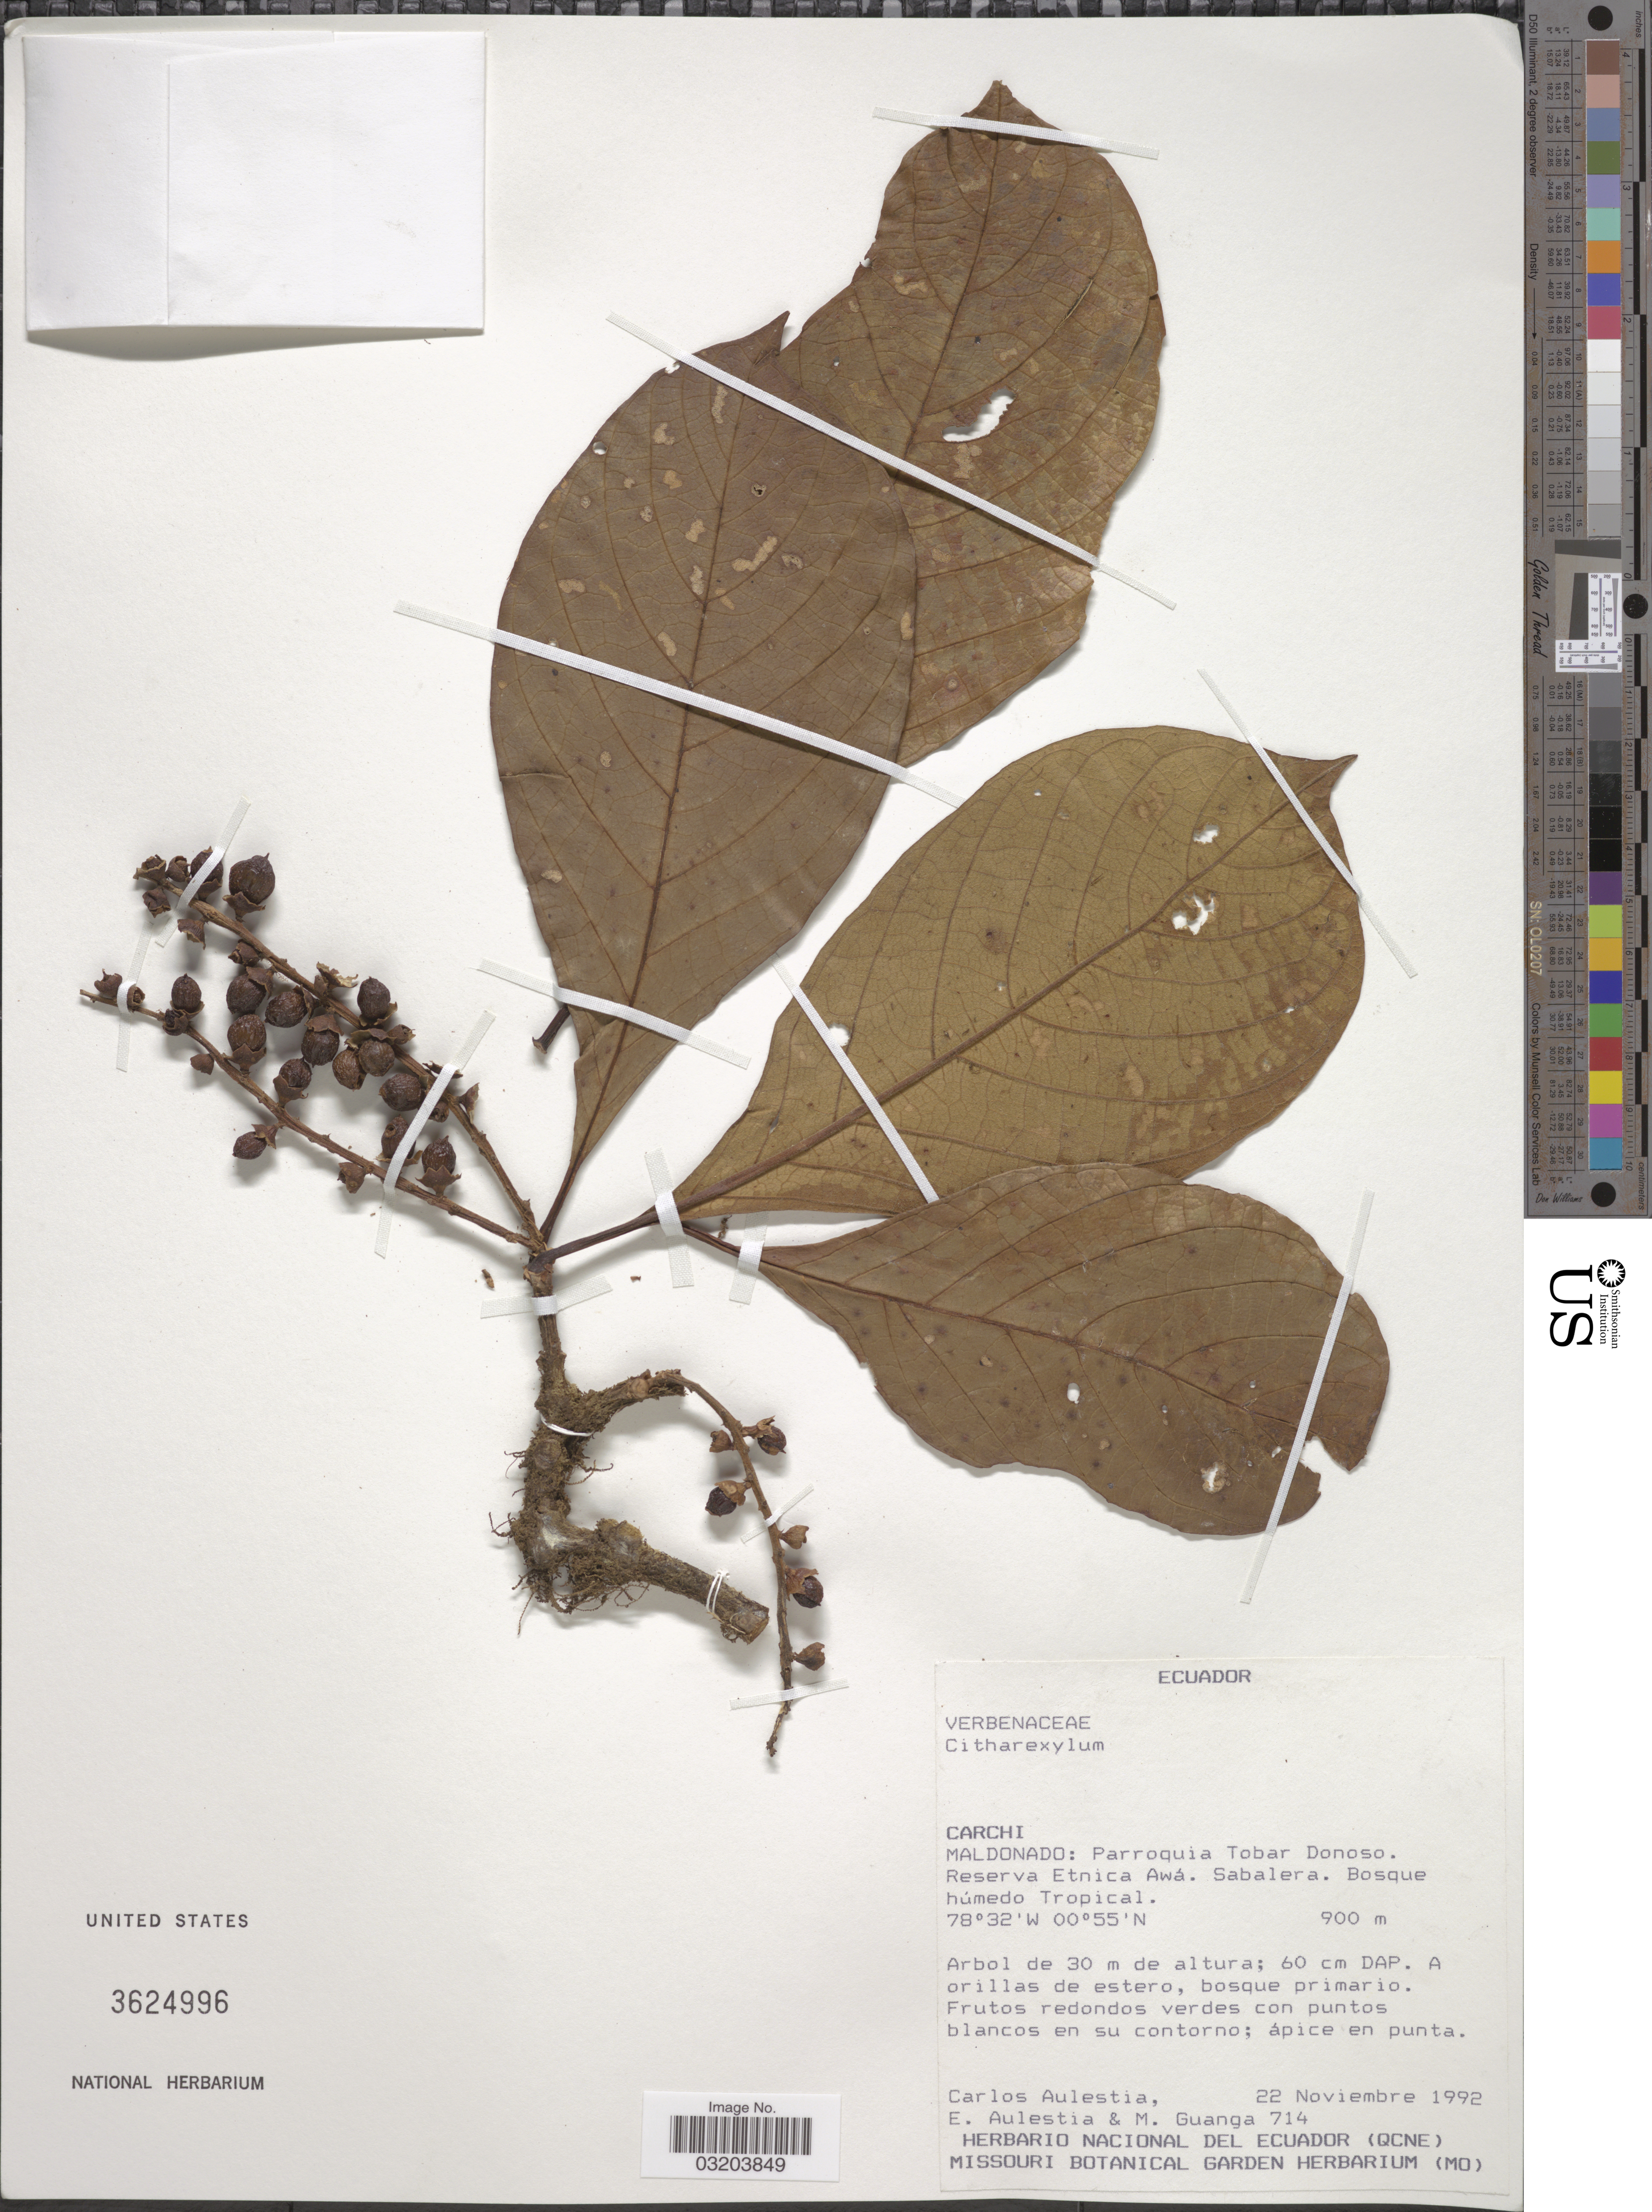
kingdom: Plantae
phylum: Tracheophyta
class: Magnoliopsida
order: Lamiales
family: Verbenaceae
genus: Citharexylum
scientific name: Citharexylum sp.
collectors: C. Aulestia, E. Aulestia & M. Guanga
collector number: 714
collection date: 1992-11-22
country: Ecuador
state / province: Carchi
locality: Maldonado: Parroquia Tobar Donoso. Reserva Etnica Awá. Sabalera.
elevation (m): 900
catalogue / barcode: US 3624996